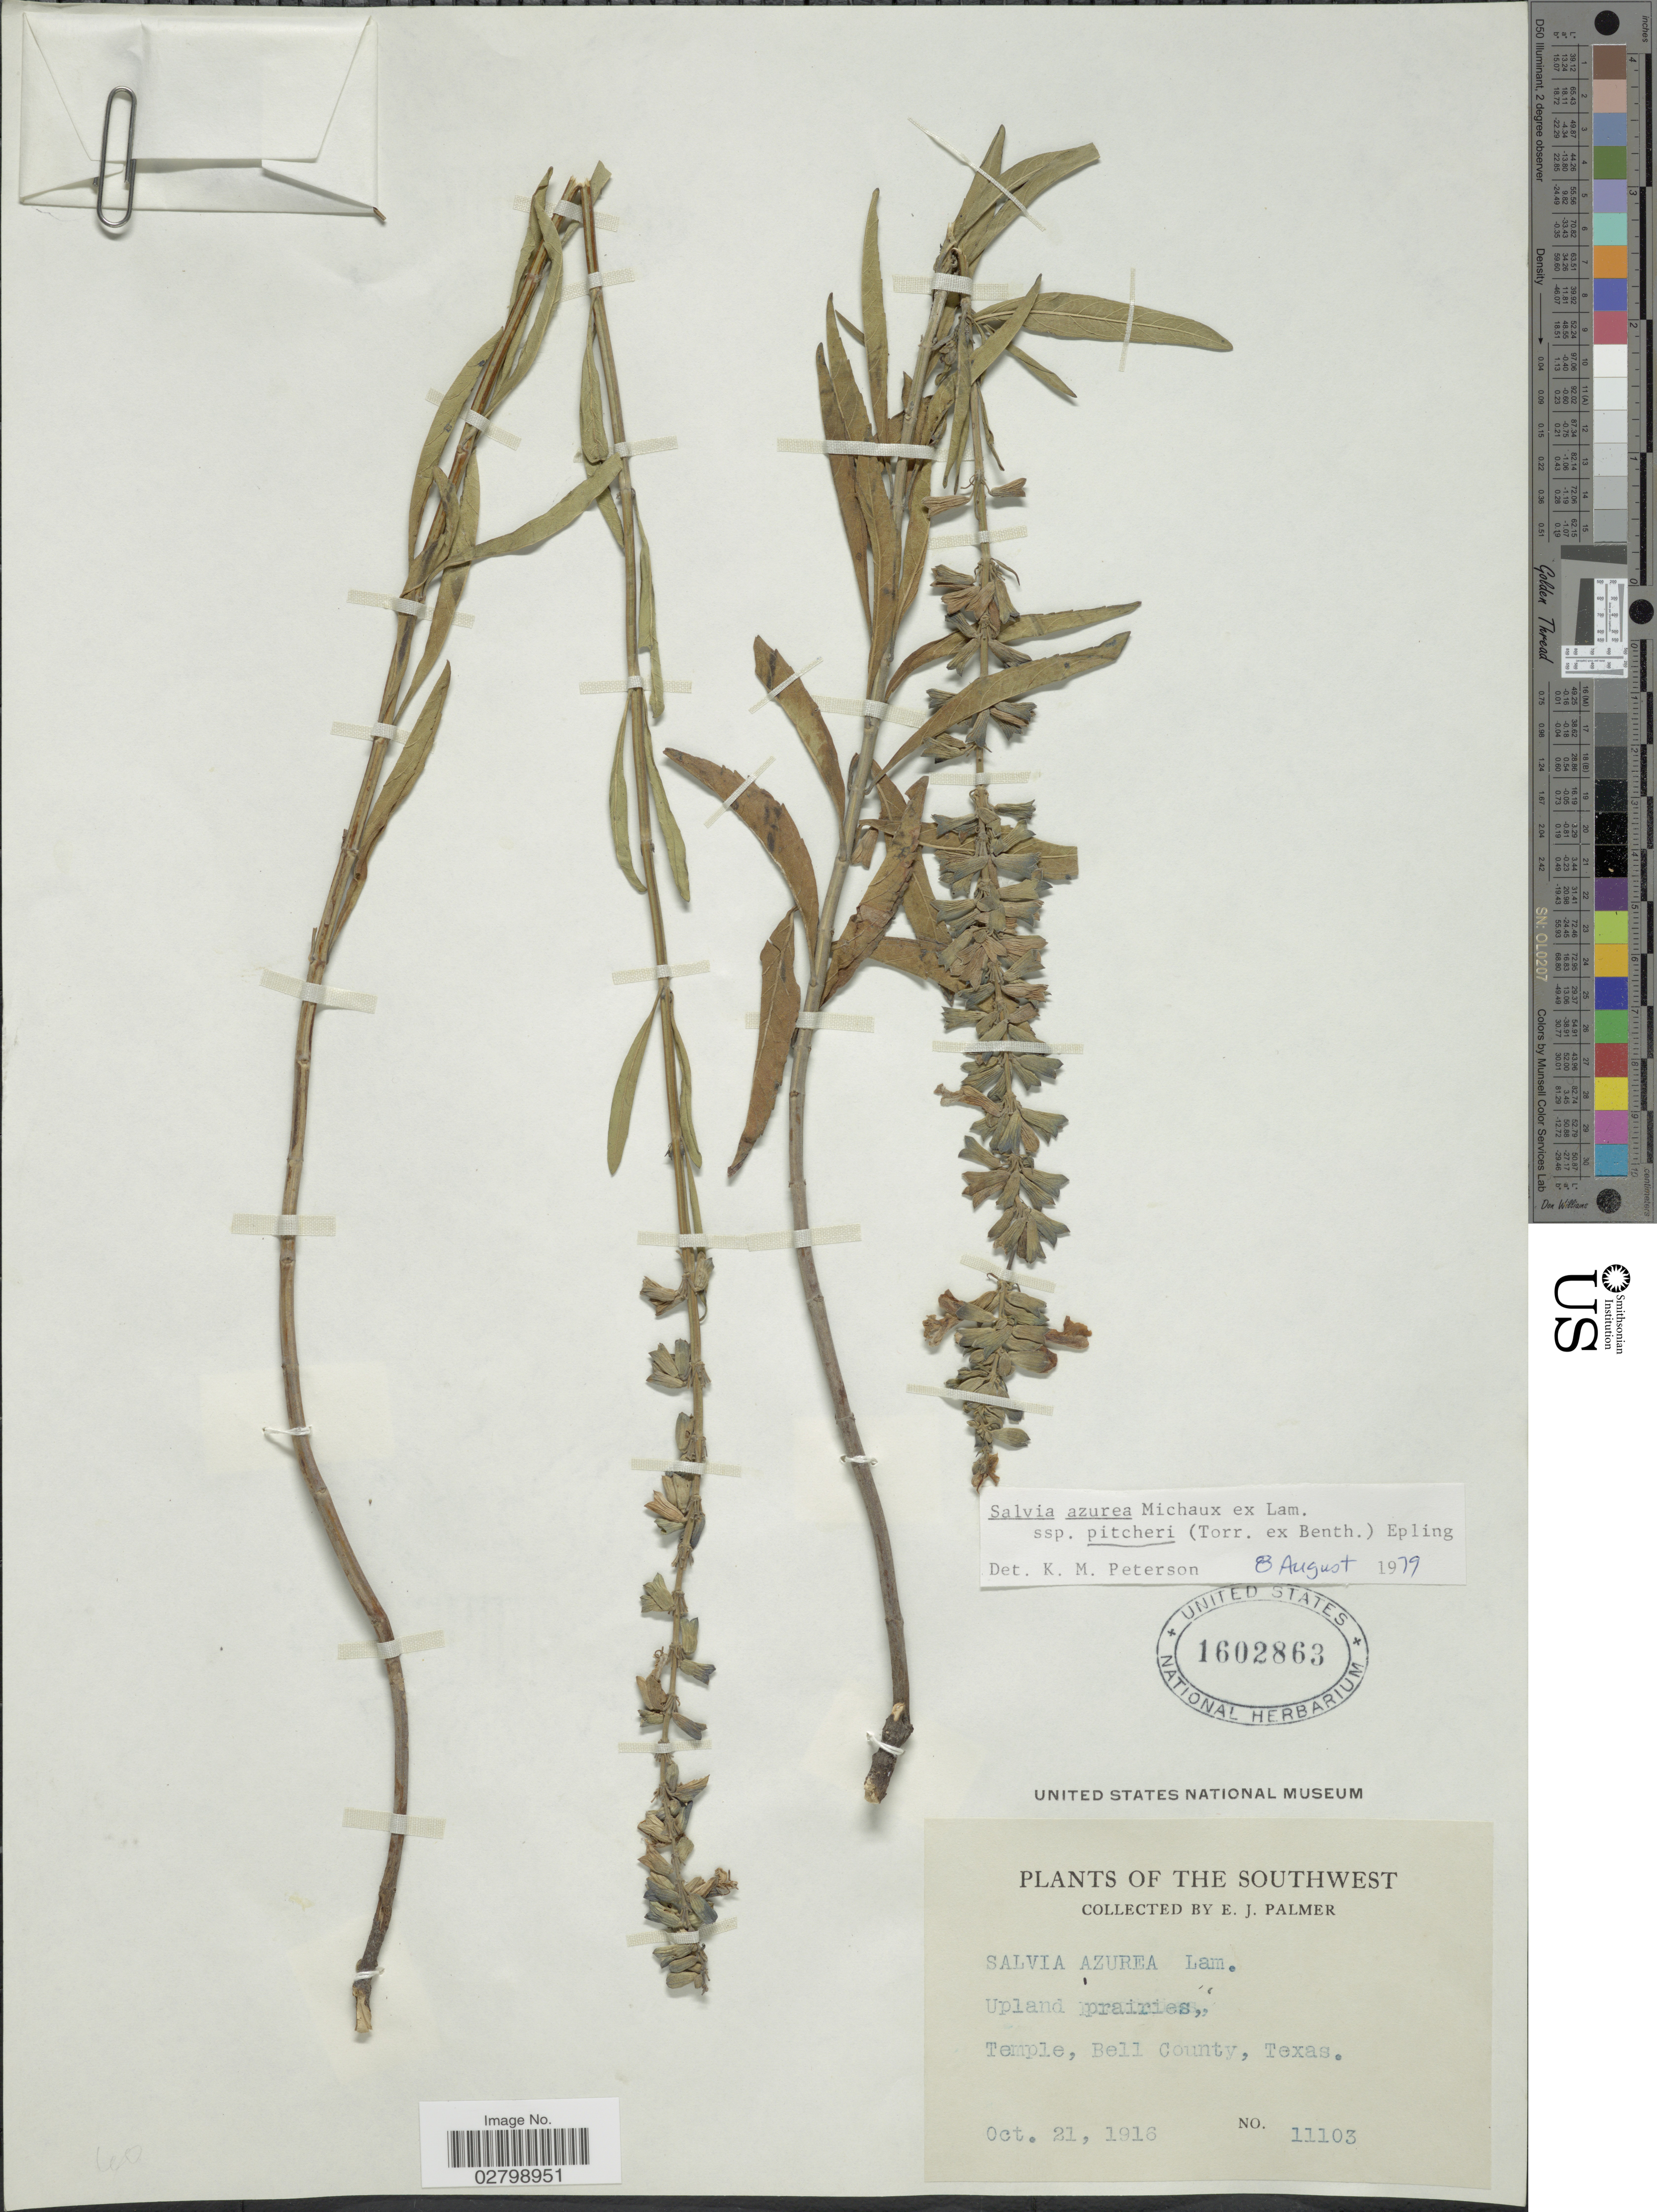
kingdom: Plantae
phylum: Tracheophyta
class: Magnoliopsida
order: Lamiales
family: Lamiaceae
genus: Salvia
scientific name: Salvia azurea subsp. pitcheri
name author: Michx. ex Lam.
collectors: E. J. Palmer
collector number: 11103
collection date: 1916-10-21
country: United States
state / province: Texas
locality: Southwest. Temple, Bell County.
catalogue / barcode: US 1602863